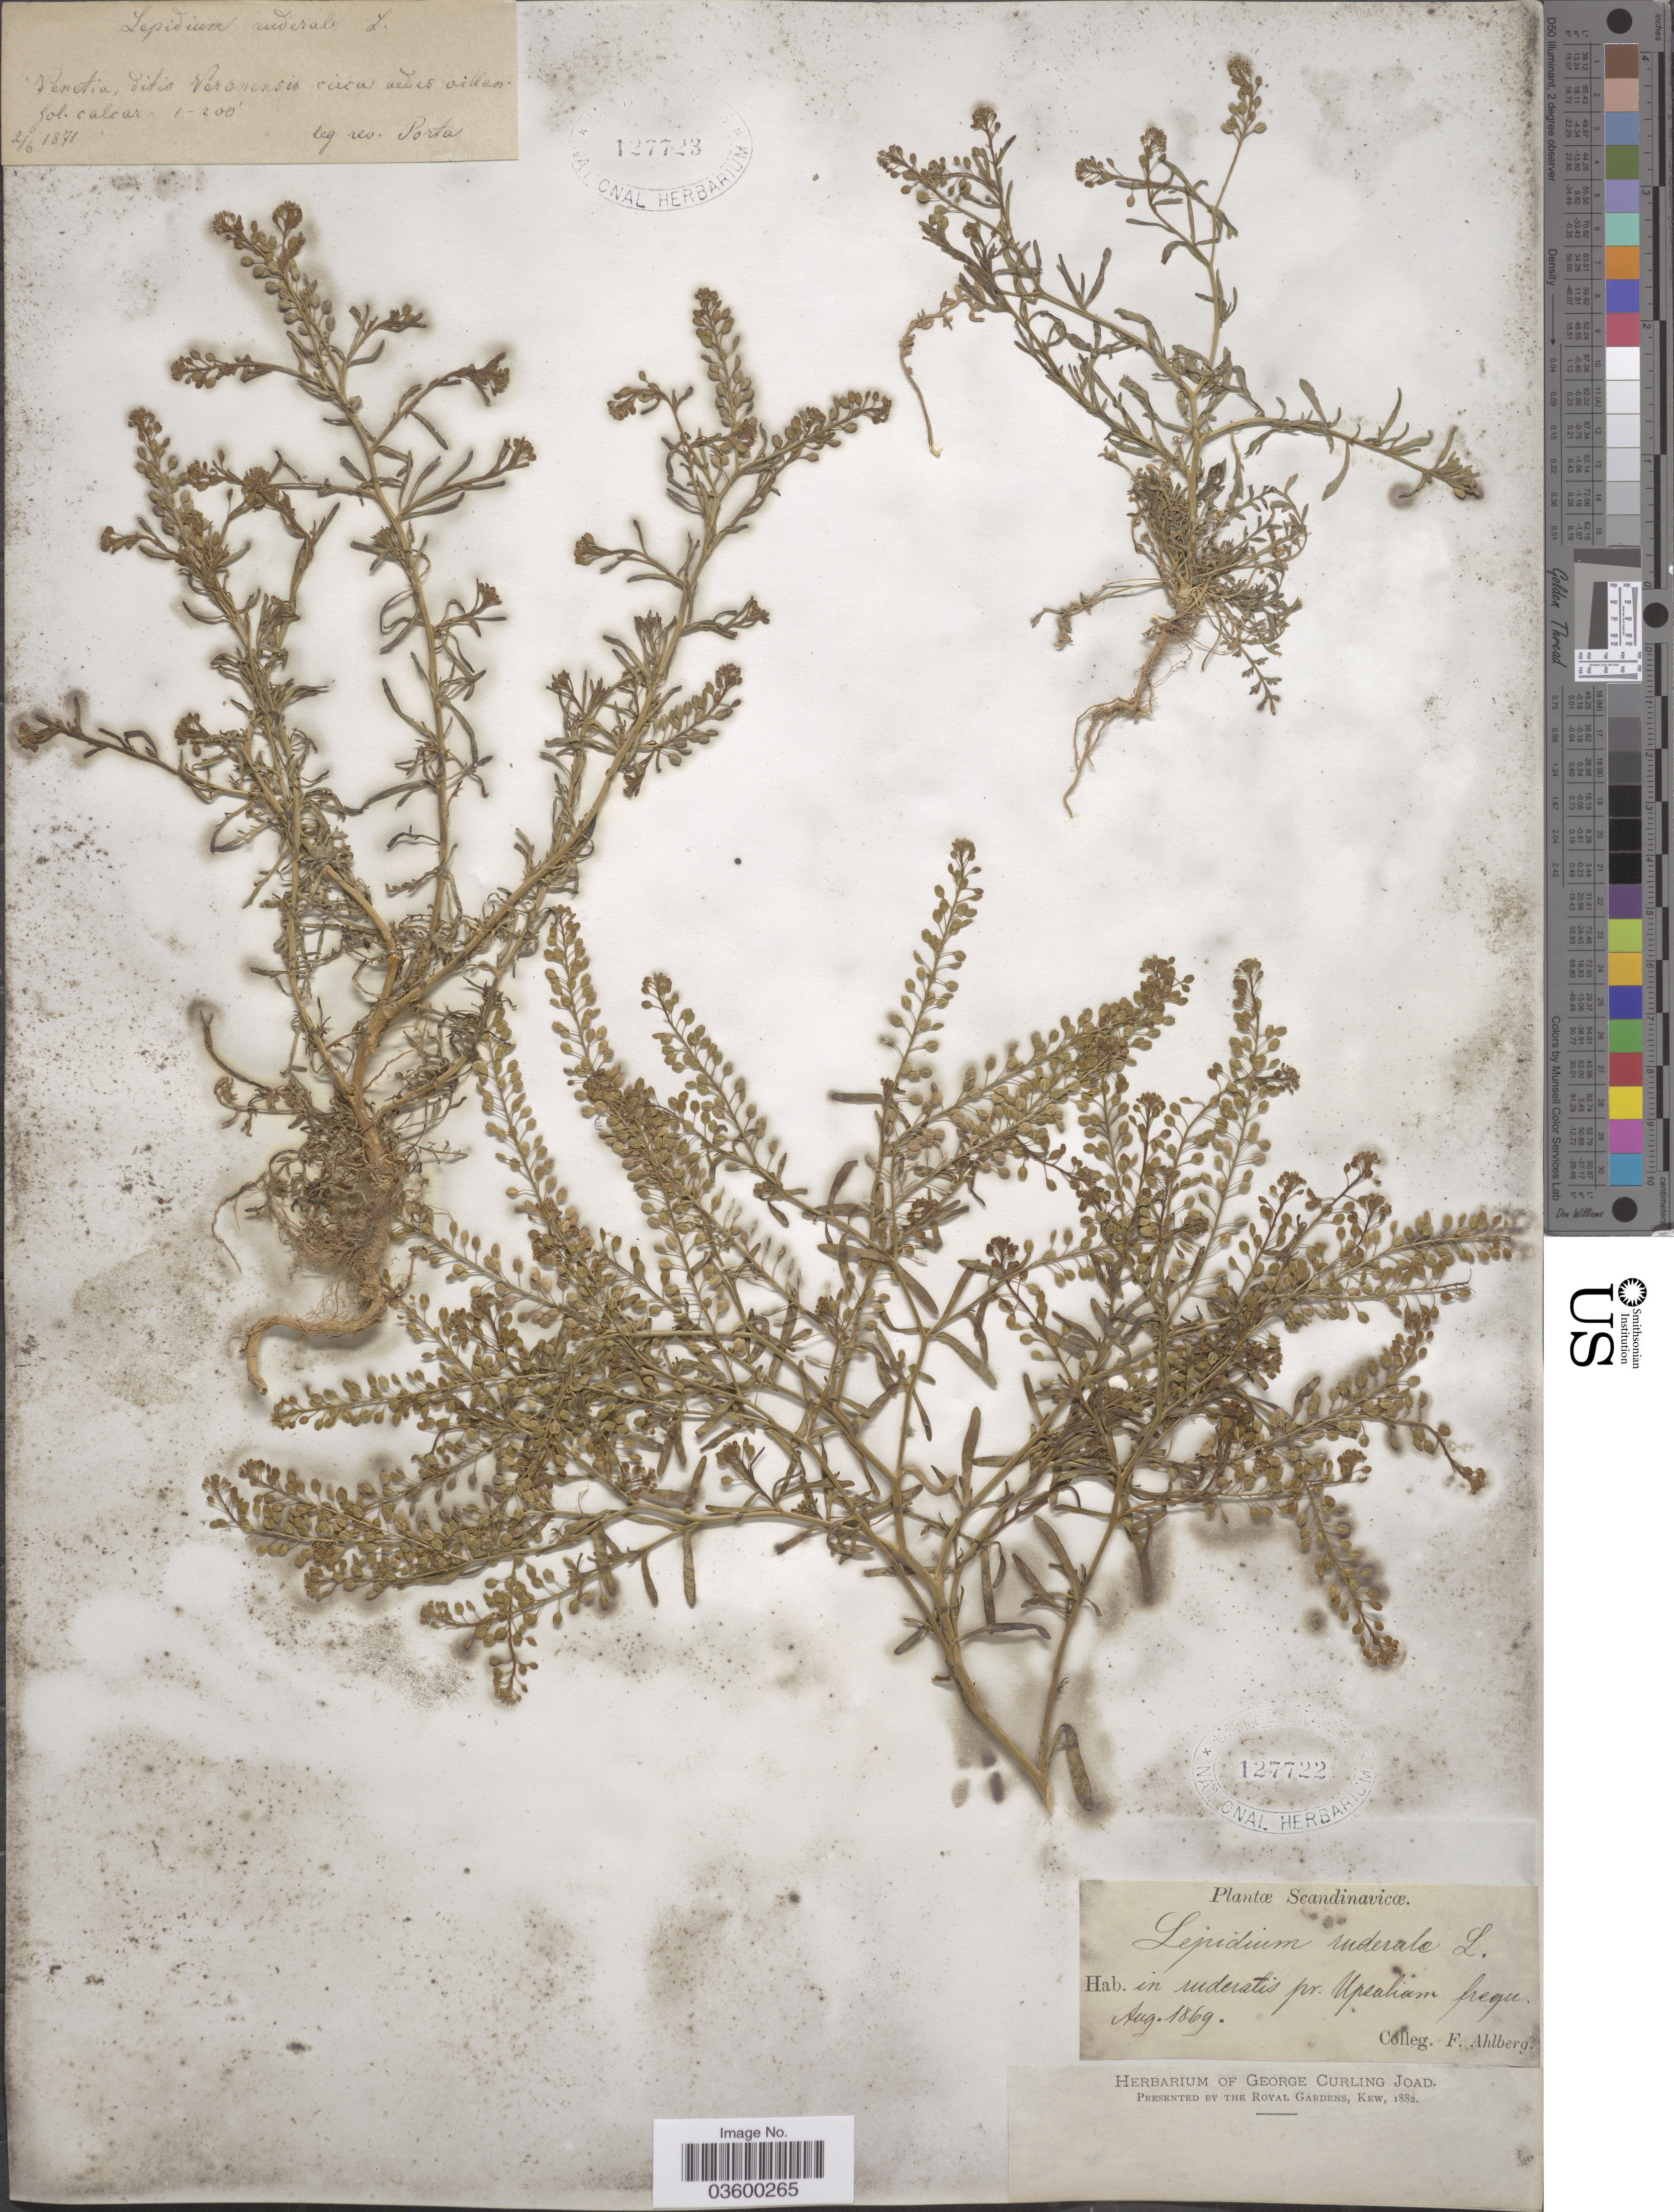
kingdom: Plantae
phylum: Tracheophyta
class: Magnoliopsida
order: Brassicales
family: Brassicaceae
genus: Lepidium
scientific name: Lepidium ruderale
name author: Burm. f.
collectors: -- Porta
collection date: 1871-06-02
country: Italy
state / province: Friuli-Venezia Giulia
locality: Venetia, ditio Veranensis circa aedes villan fol. calcar.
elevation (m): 30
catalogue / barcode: US 127723-2